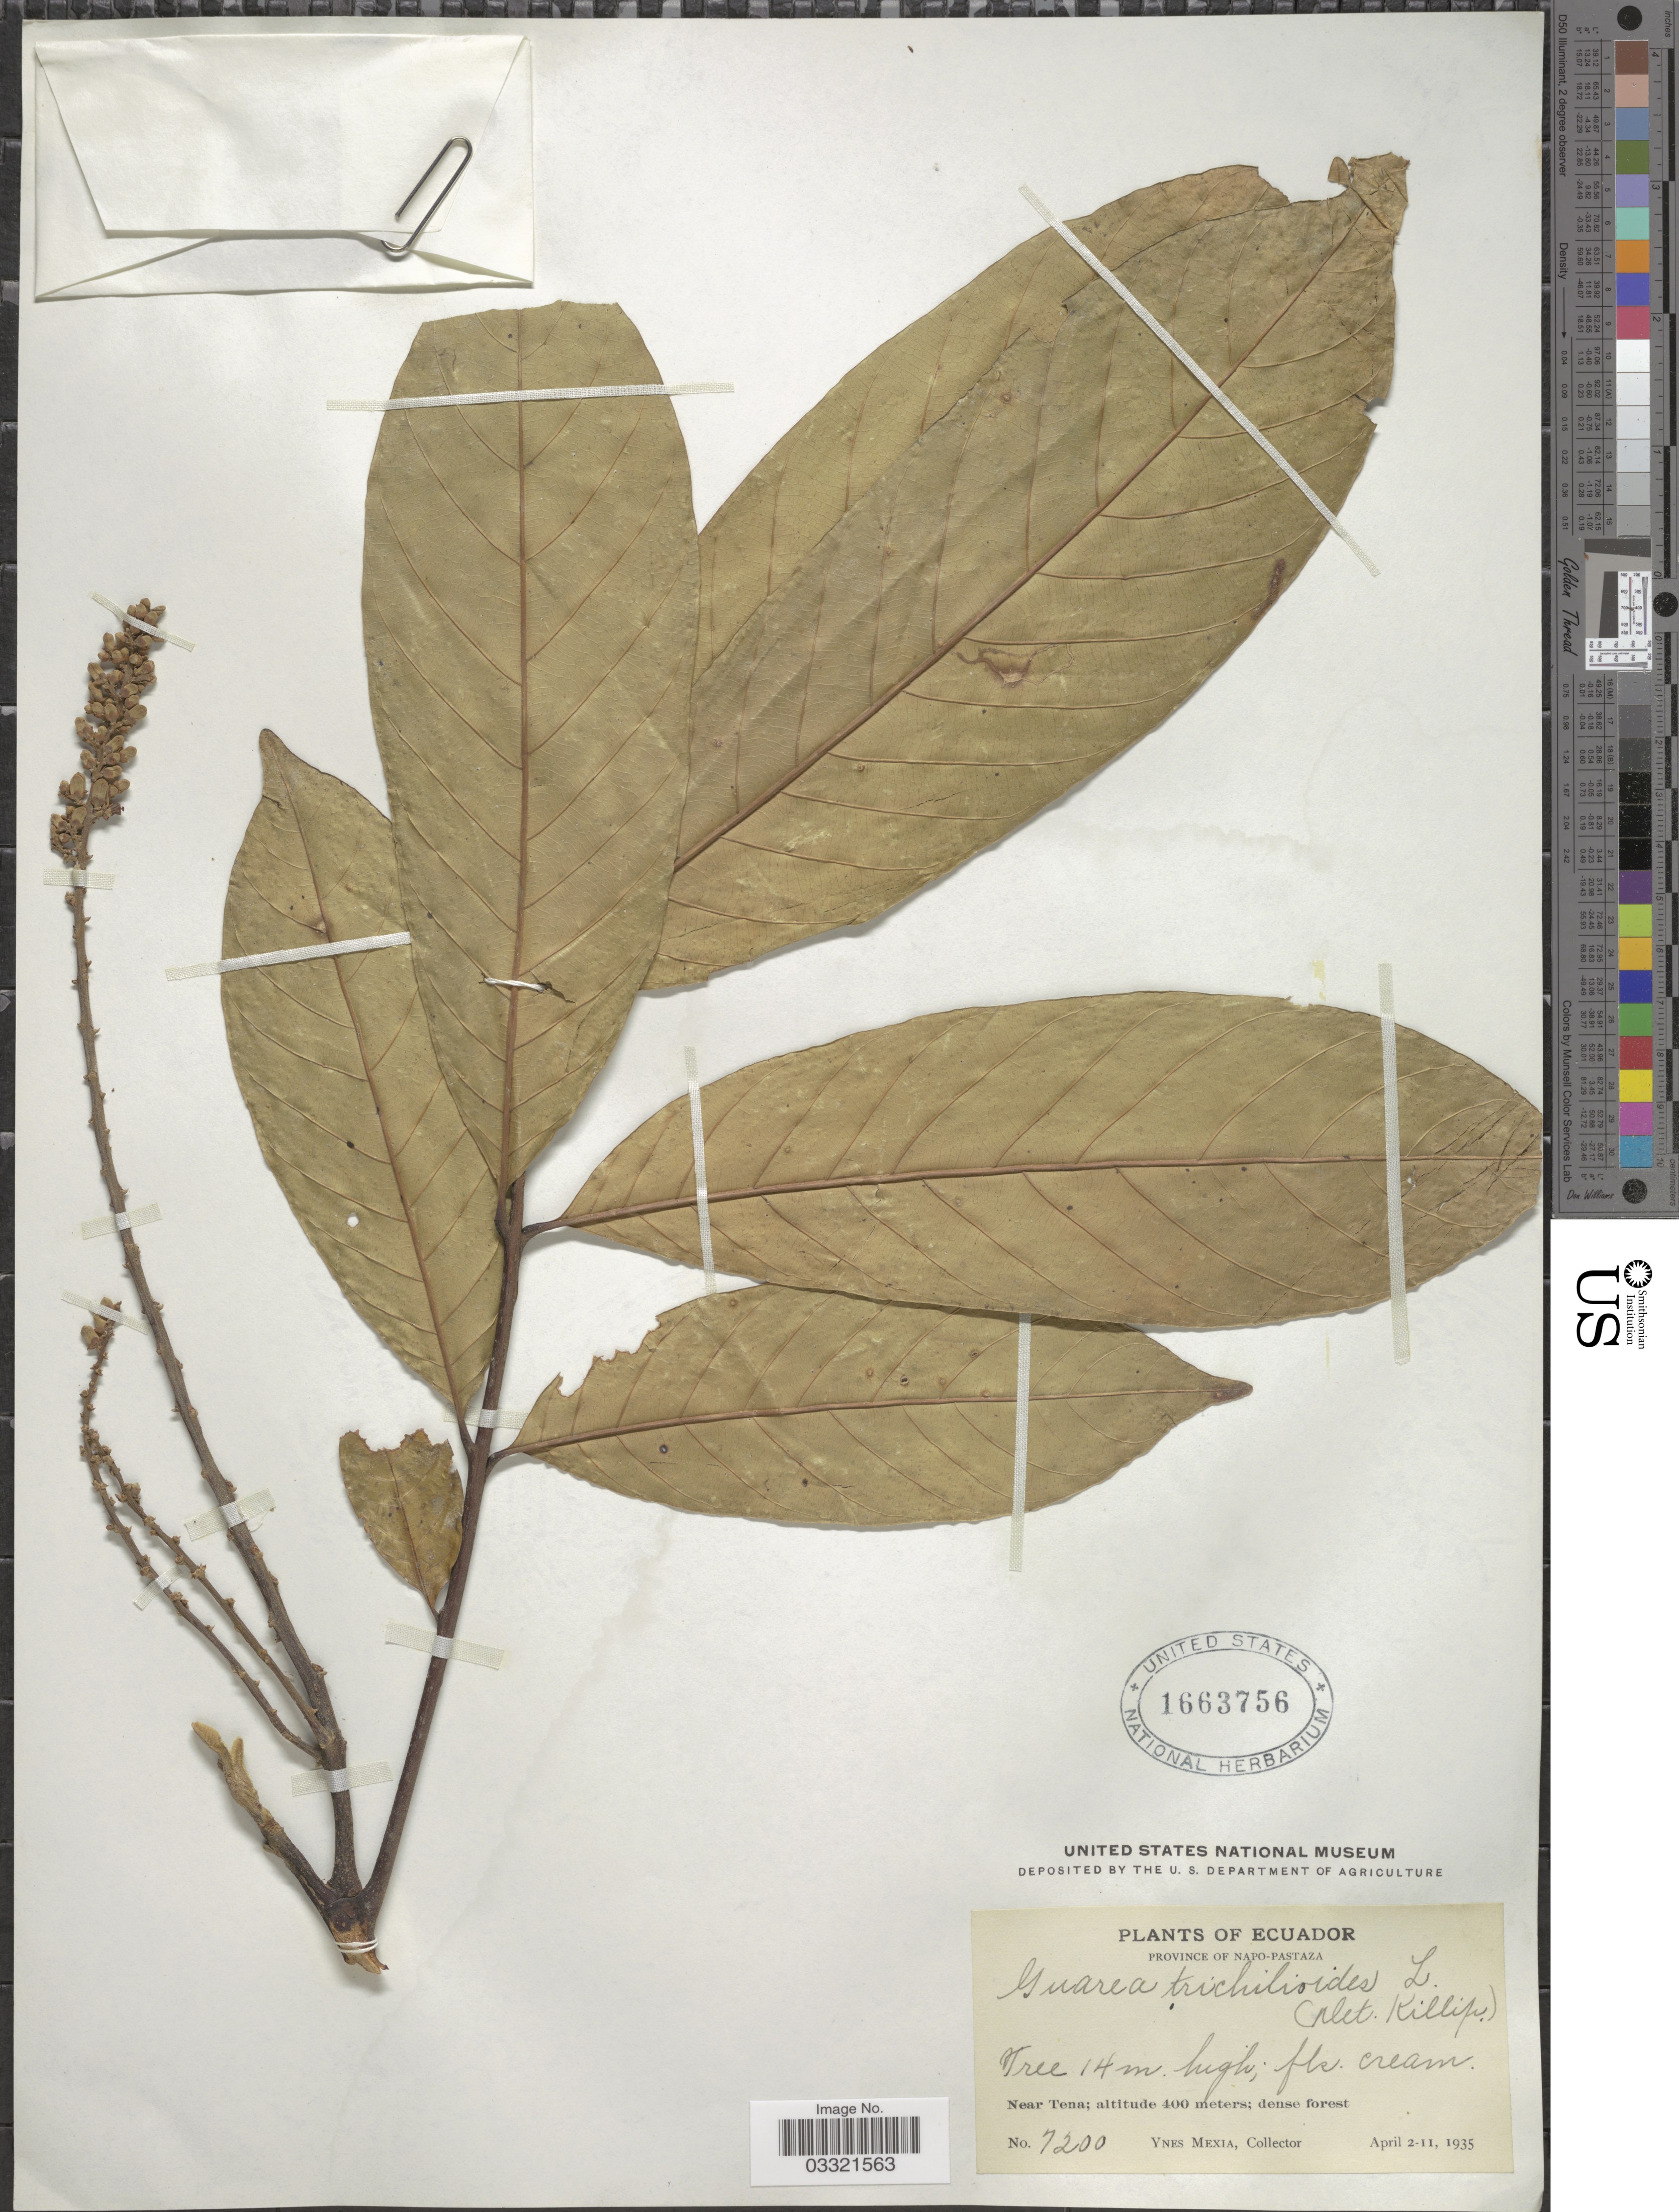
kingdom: Plantae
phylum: Tracheophyta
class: Magnoliopsida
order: Sapindales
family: Meliaceae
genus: Guarea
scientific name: Guarea guidonia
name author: (L.) Sleumer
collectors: Y. Mexia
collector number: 7200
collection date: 1935-04-02/1935-04-11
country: Ecuador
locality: Province of Napo-Pastaza. Near Tena.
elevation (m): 400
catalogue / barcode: US 1663756